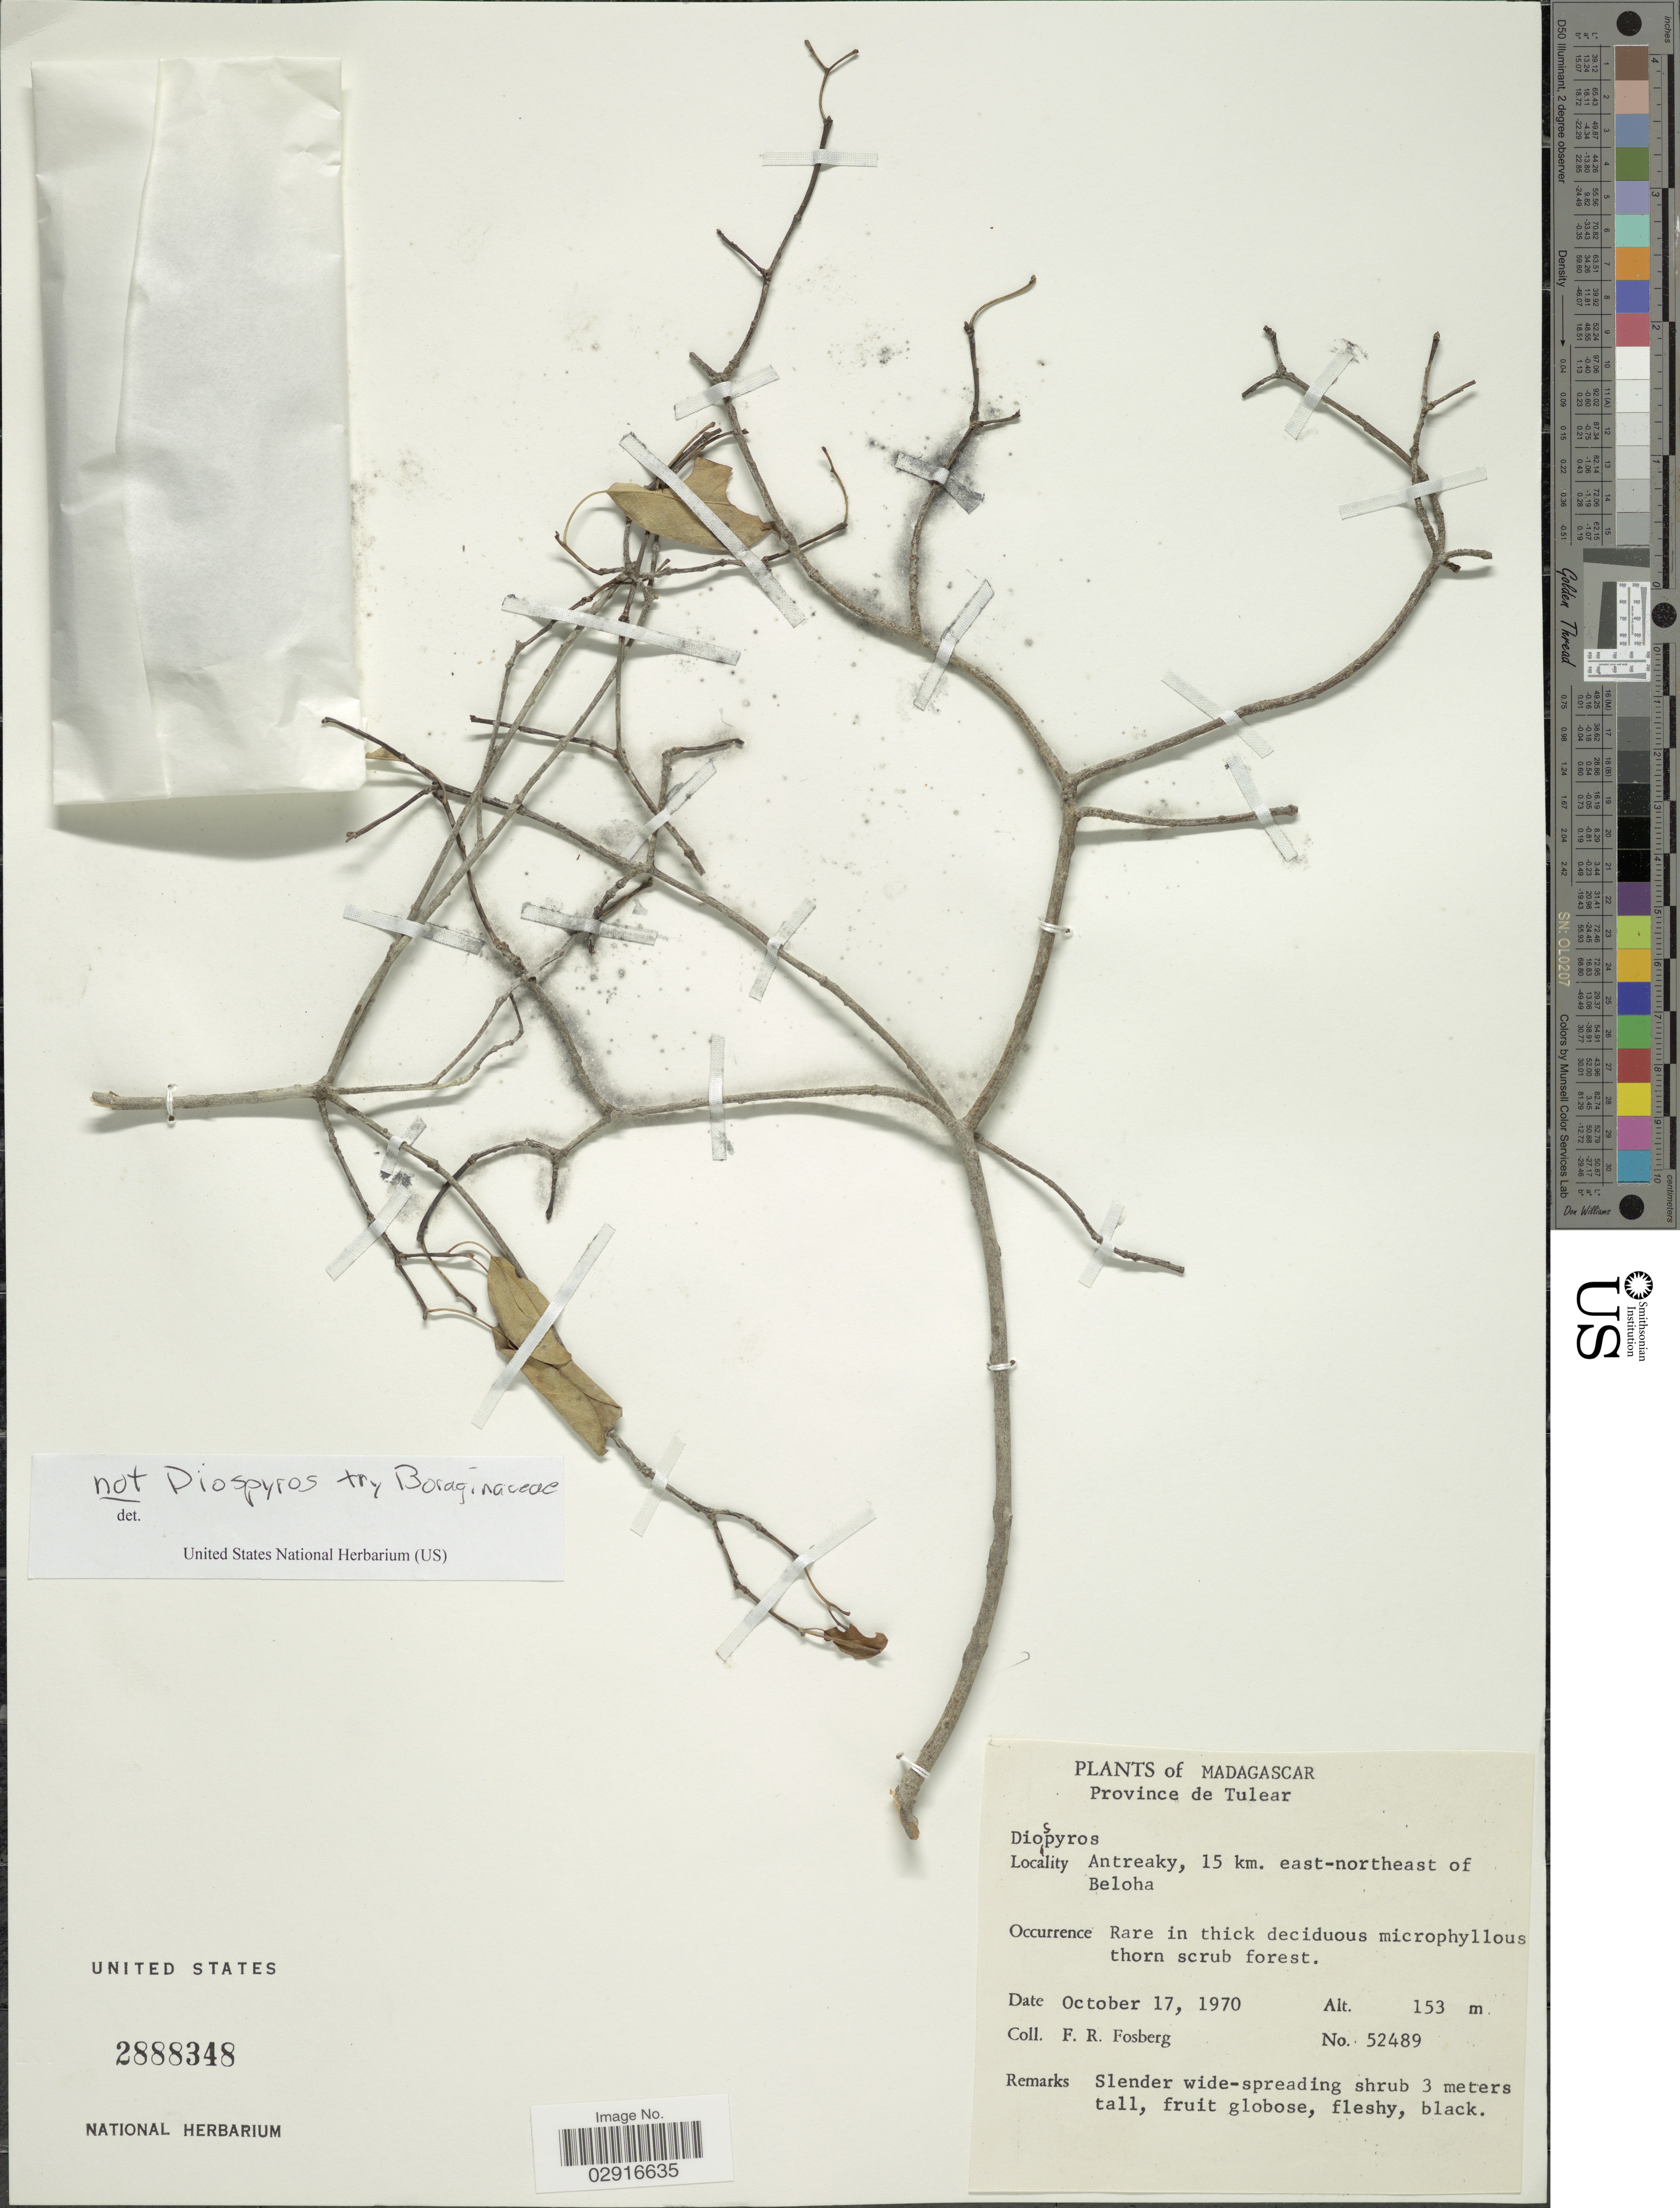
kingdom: Plantae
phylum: Tracheophyta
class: Magnoliopsida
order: Boraginales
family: Boraginaceae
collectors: F. R. Fosberg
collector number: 52489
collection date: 1970-10-17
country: Madagascar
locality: Province of Tulear. Antreaky, 15 km. east-northeast of Beloha.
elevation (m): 153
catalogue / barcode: US 2888348